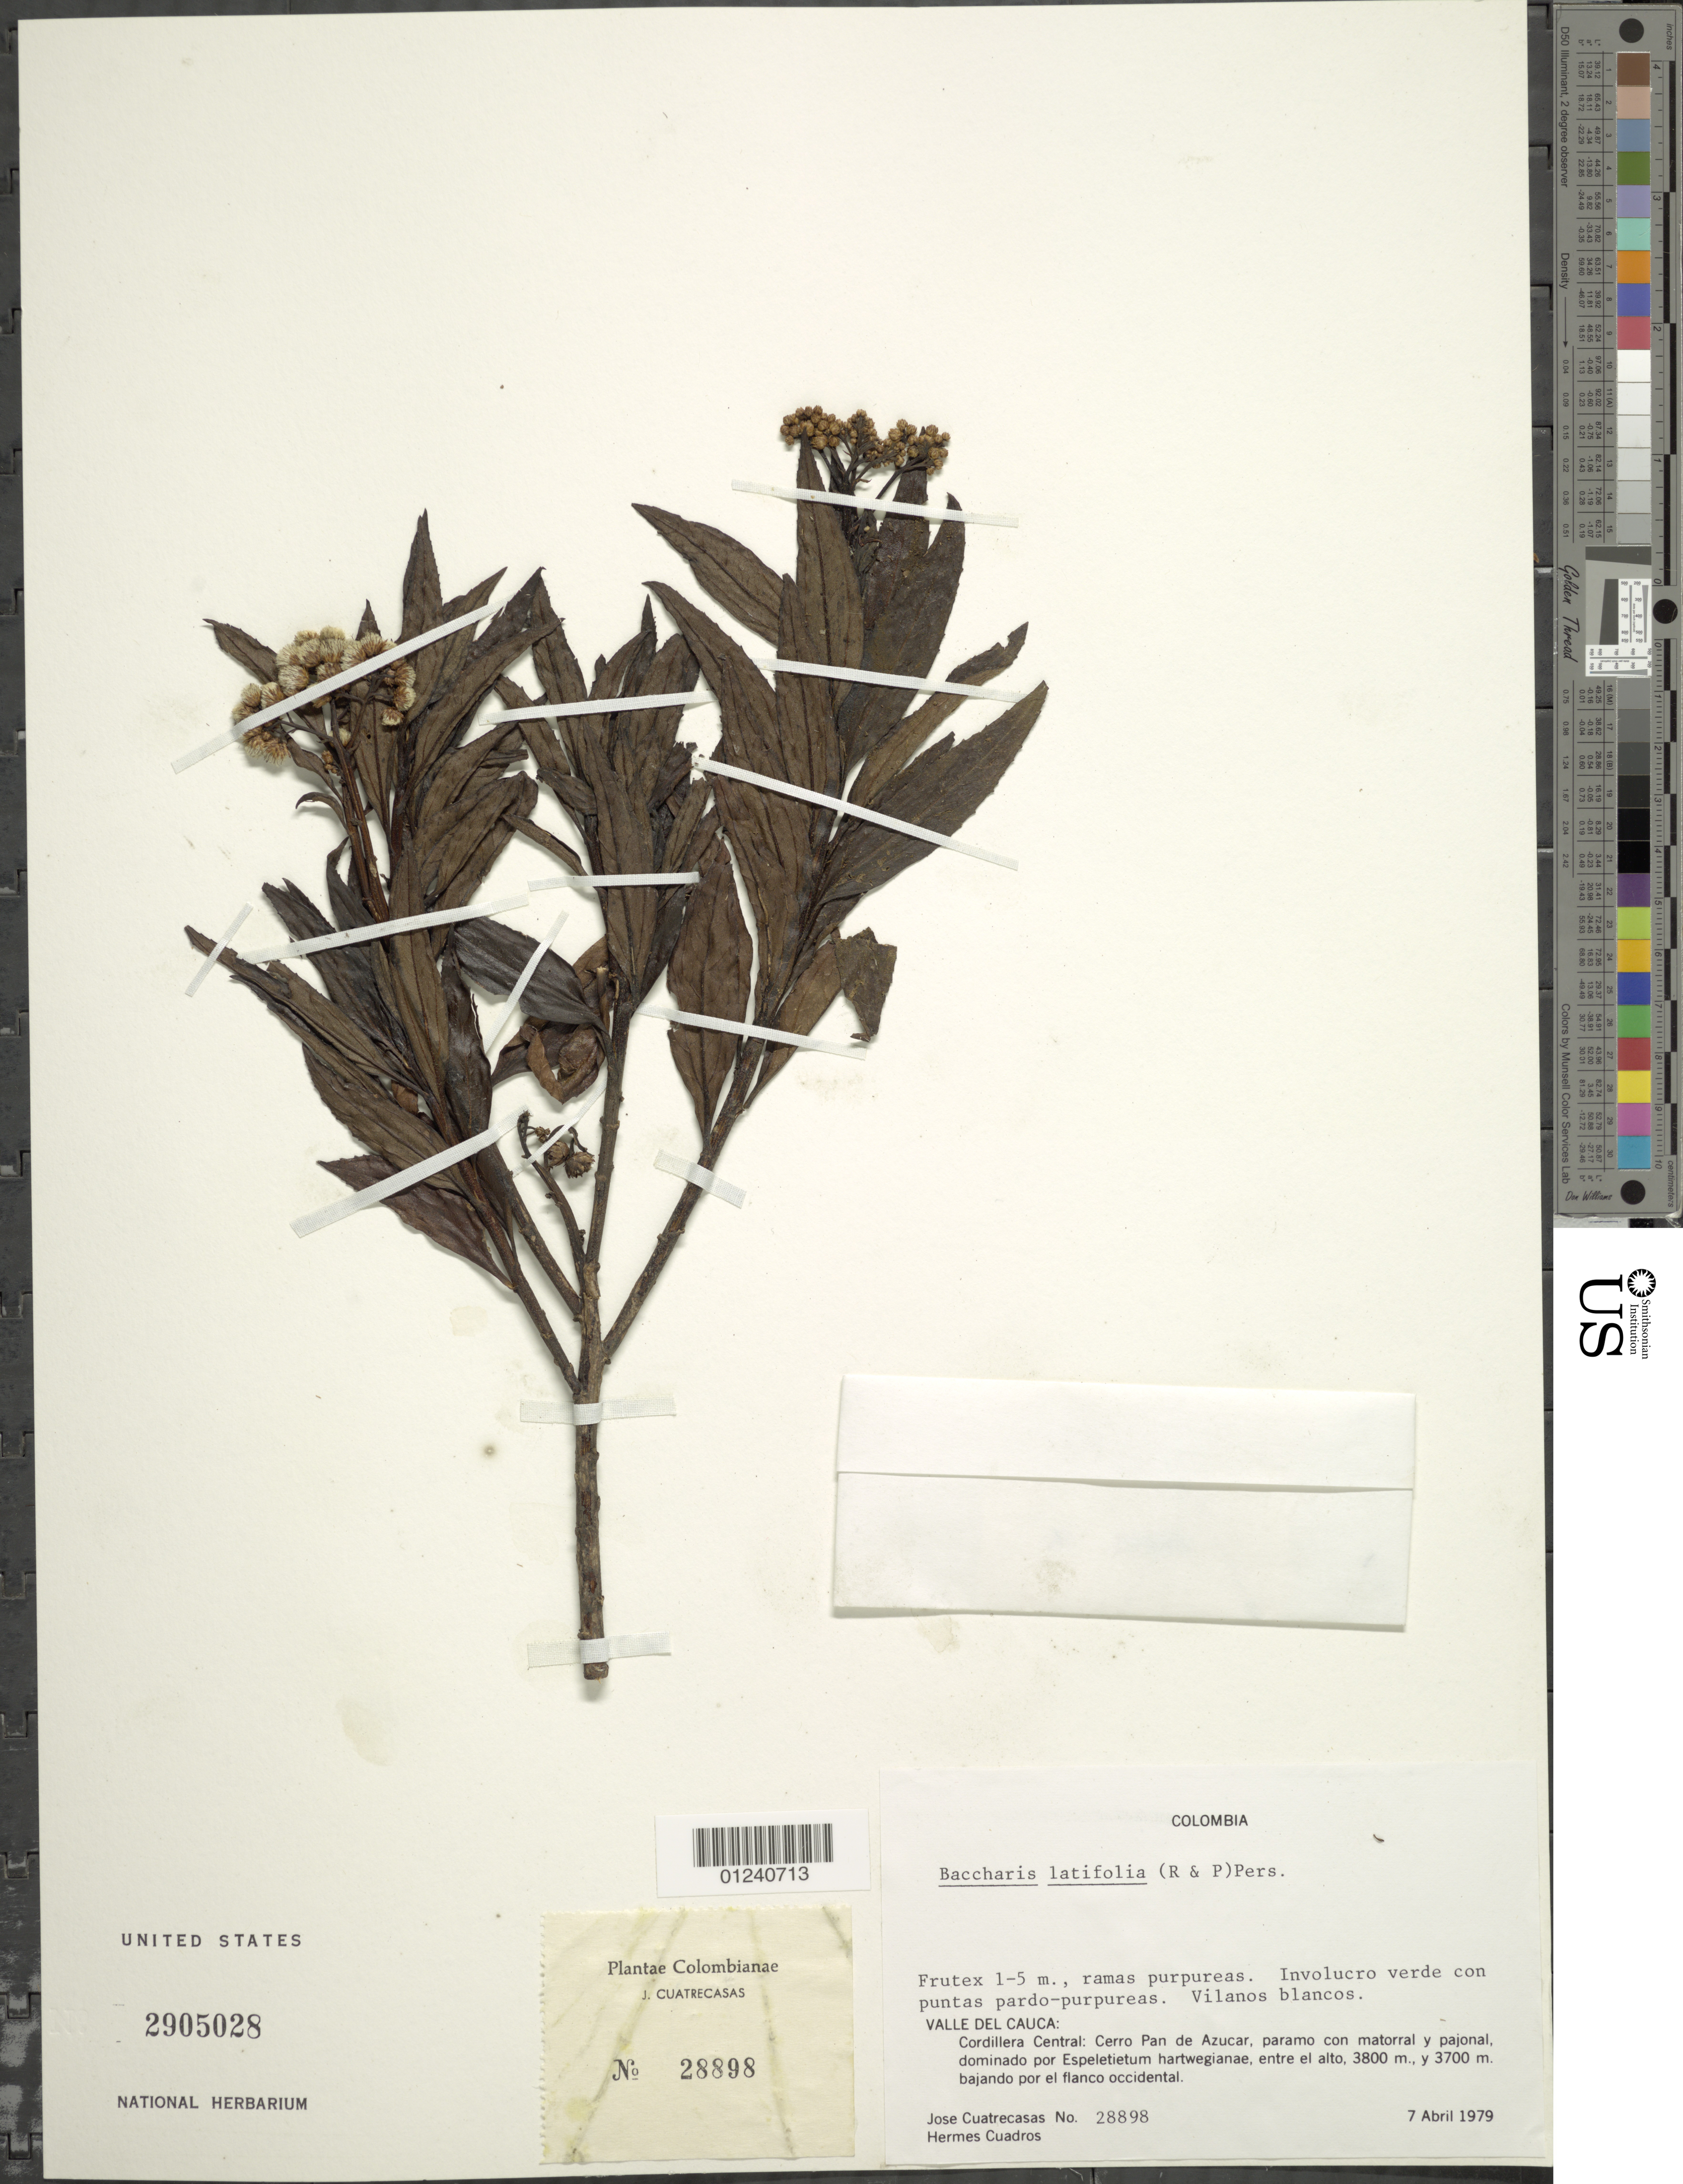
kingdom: Plantae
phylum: Tracheophyta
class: Magnoliopsida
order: Asterales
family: Asteraceae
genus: Baccharis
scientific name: Baccharis latifolia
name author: (Ruiz & Pav.) Pers.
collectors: J. Cuatrecasas & H. Cuadros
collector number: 28898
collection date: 1979-04-07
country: Colombia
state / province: Valle del Cauca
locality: Cordillera Central; Cerro Pan de Azucar, paramo con matorral y pajonal, dominado por Espeletietum hartwegianae, entre el alto, bajando por el flanco occidental.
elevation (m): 3700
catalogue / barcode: US 2905028